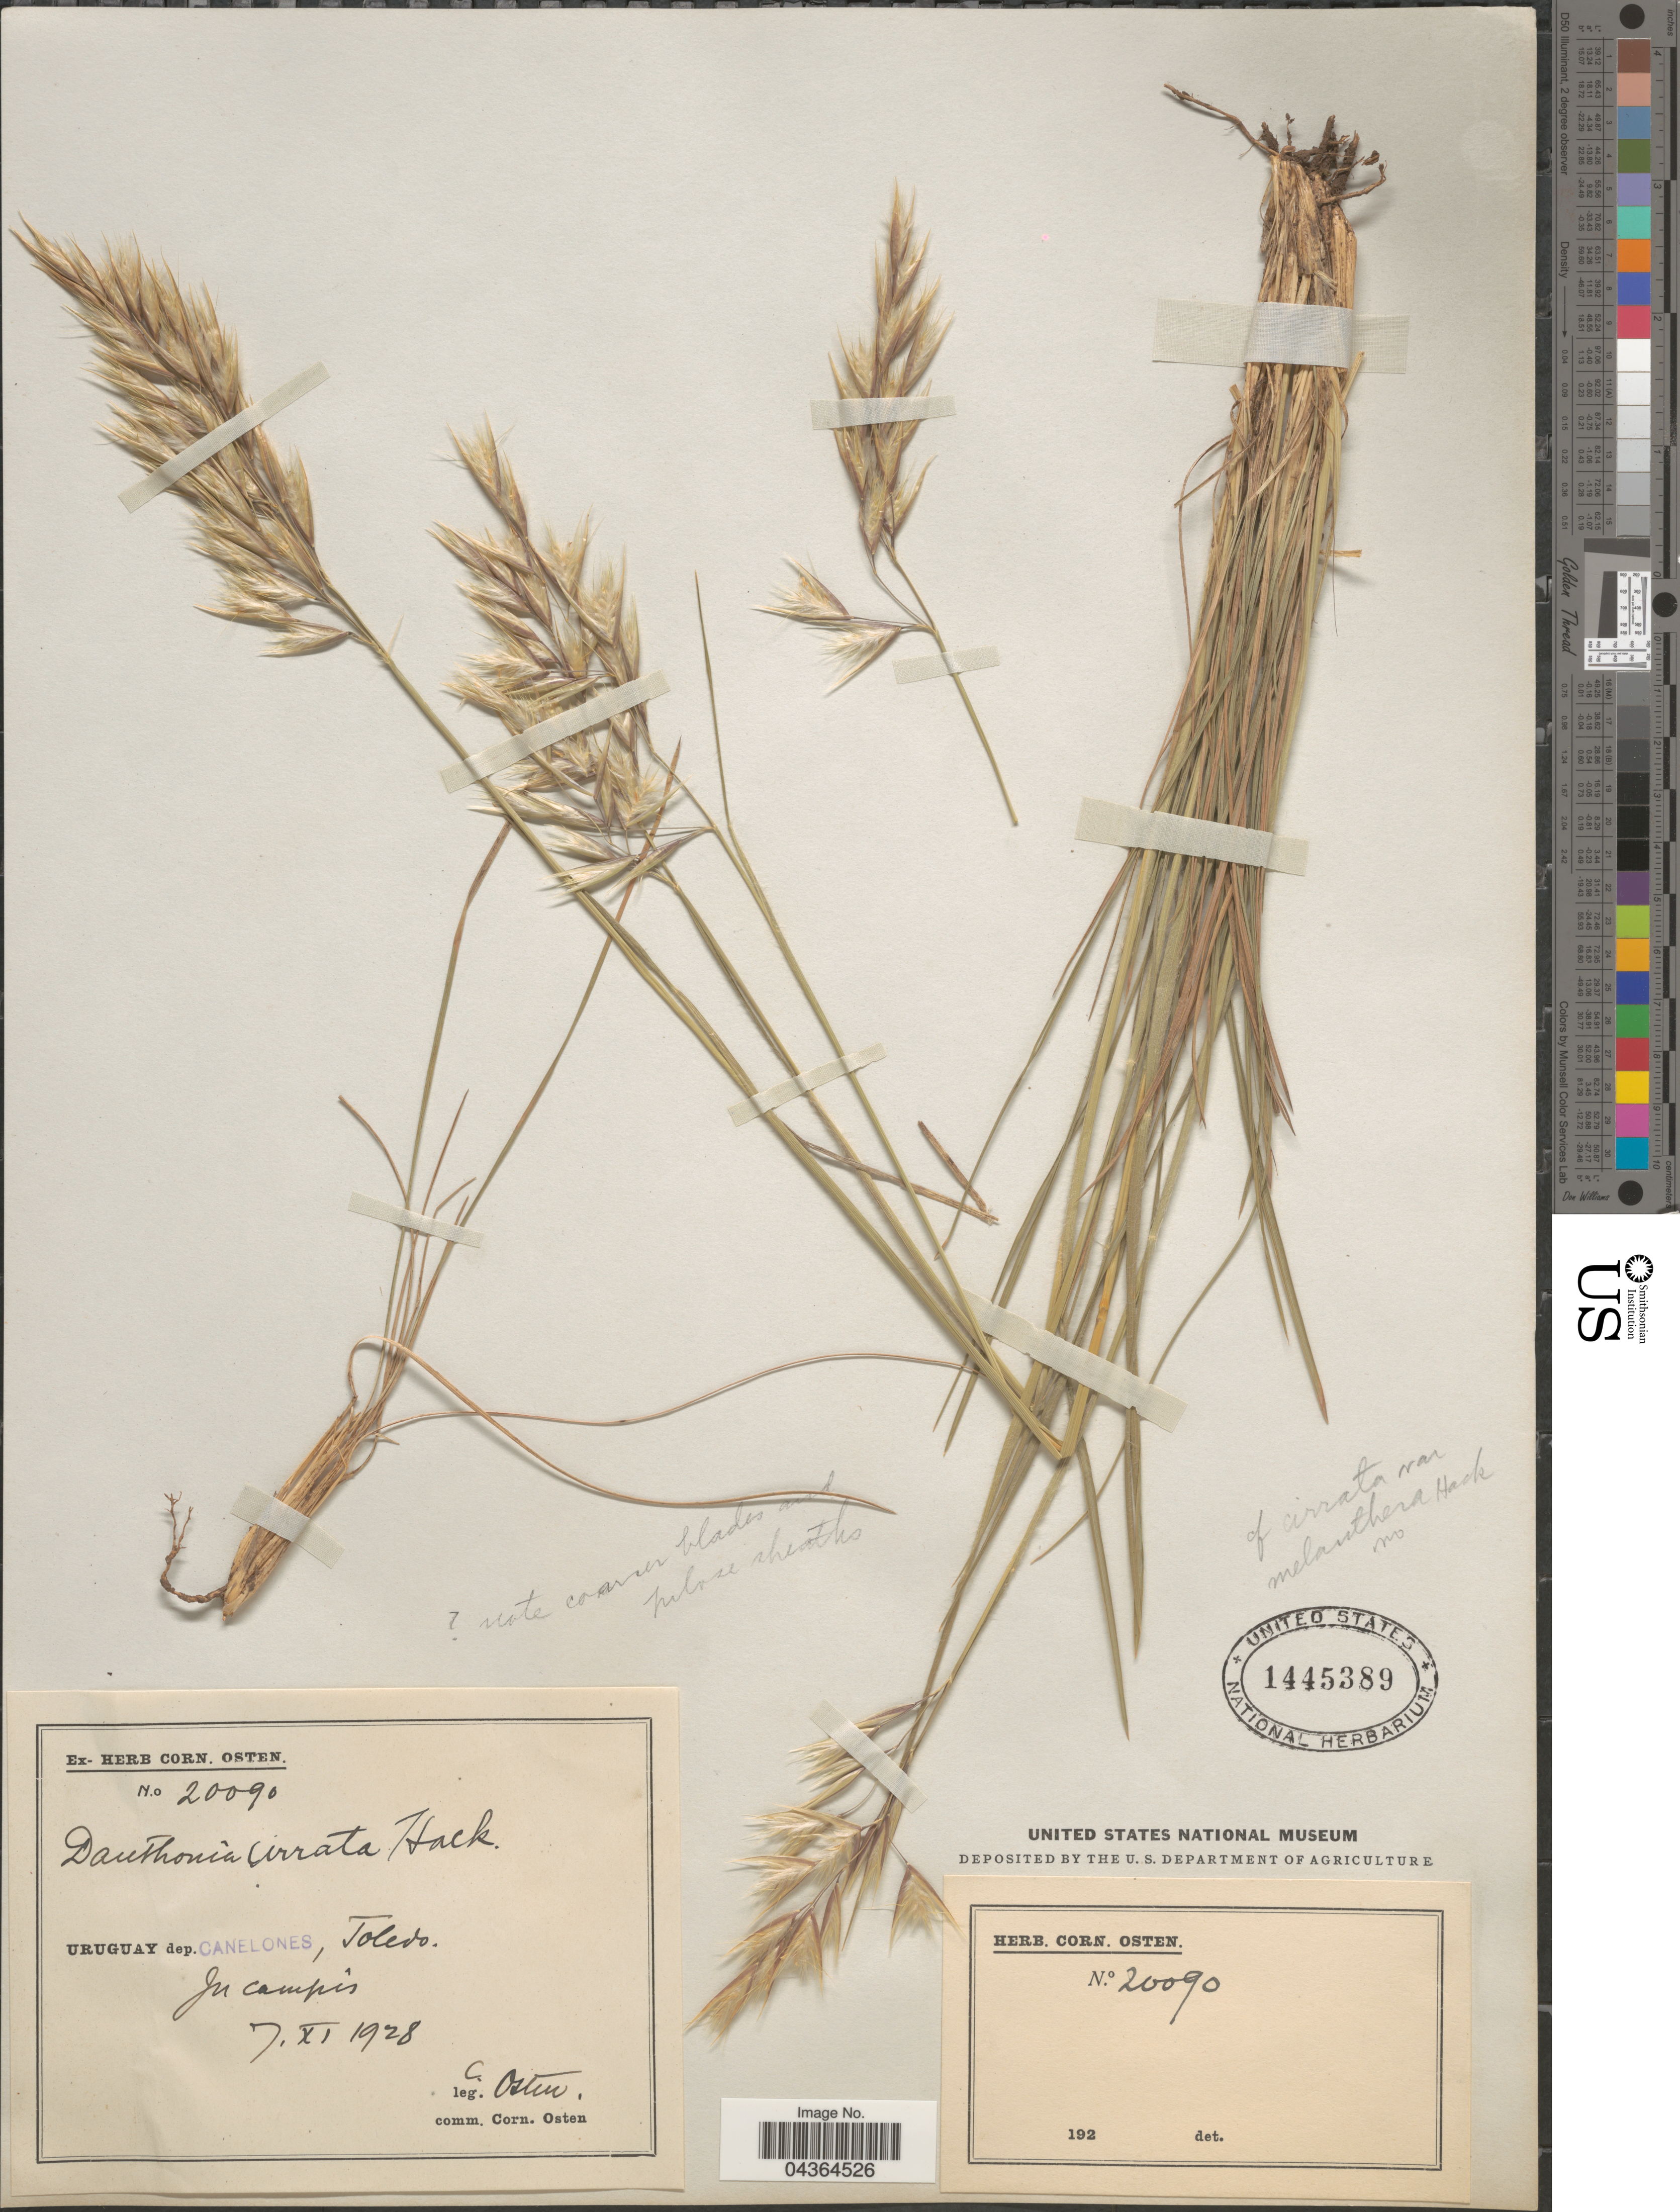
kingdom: Plantae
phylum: Tracheophyta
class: Liliopsida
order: Poales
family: Poaceae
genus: Danthonia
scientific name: Danthonia cirrata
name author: Hack. & Arechav.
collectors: C. Osten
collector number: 20090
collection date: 1928-11-07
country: Uruguay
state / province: Canelones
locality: Dep. Canelones, Toledo. In campis.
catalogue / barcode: US 1445389